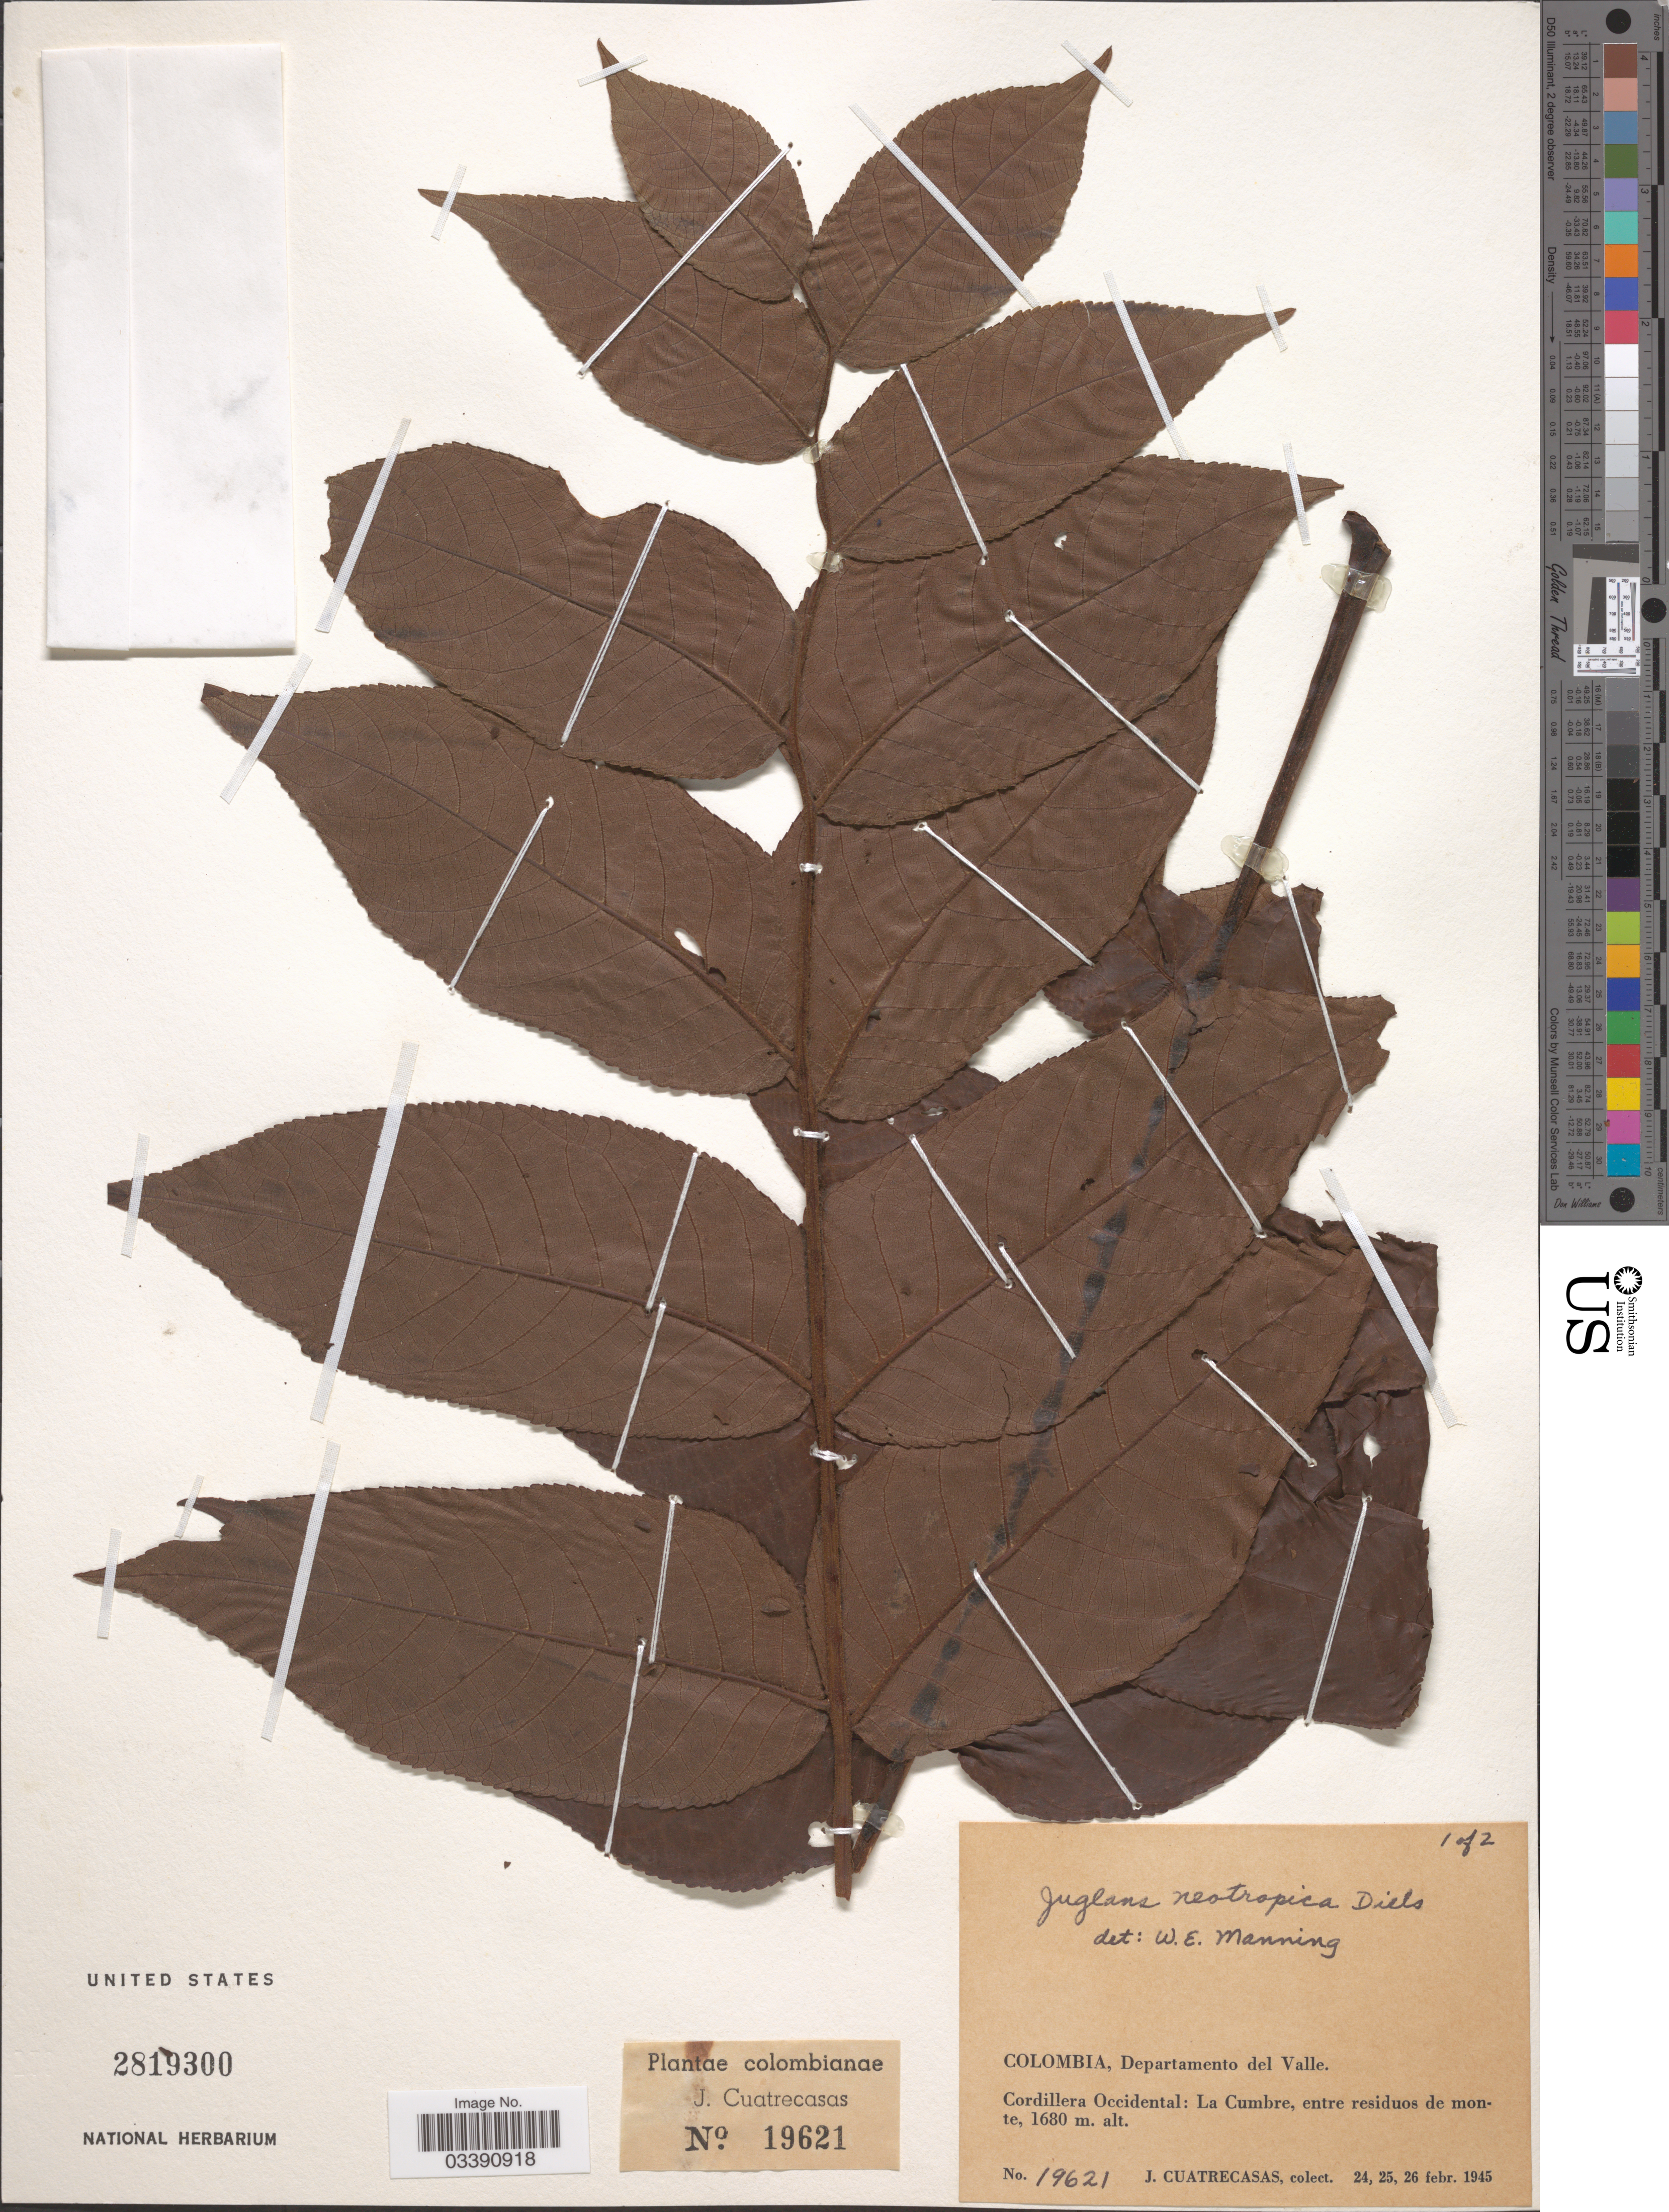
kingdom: Plantae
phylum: Tracheophyta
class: Magnoliopsida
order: Fagales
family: Juglandaceae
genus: Juglans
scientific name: Juglans neotropica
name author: Diels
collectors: J. Cuatrecasas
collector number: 19621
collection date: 1945-02-24/1945-02-26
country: Colombia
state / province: Valle del Cauca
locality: Departamento del Valle. Cordillera Occidental: La Cumbre, entre residuos de monte.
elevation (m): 1680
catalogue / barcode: US 2819300